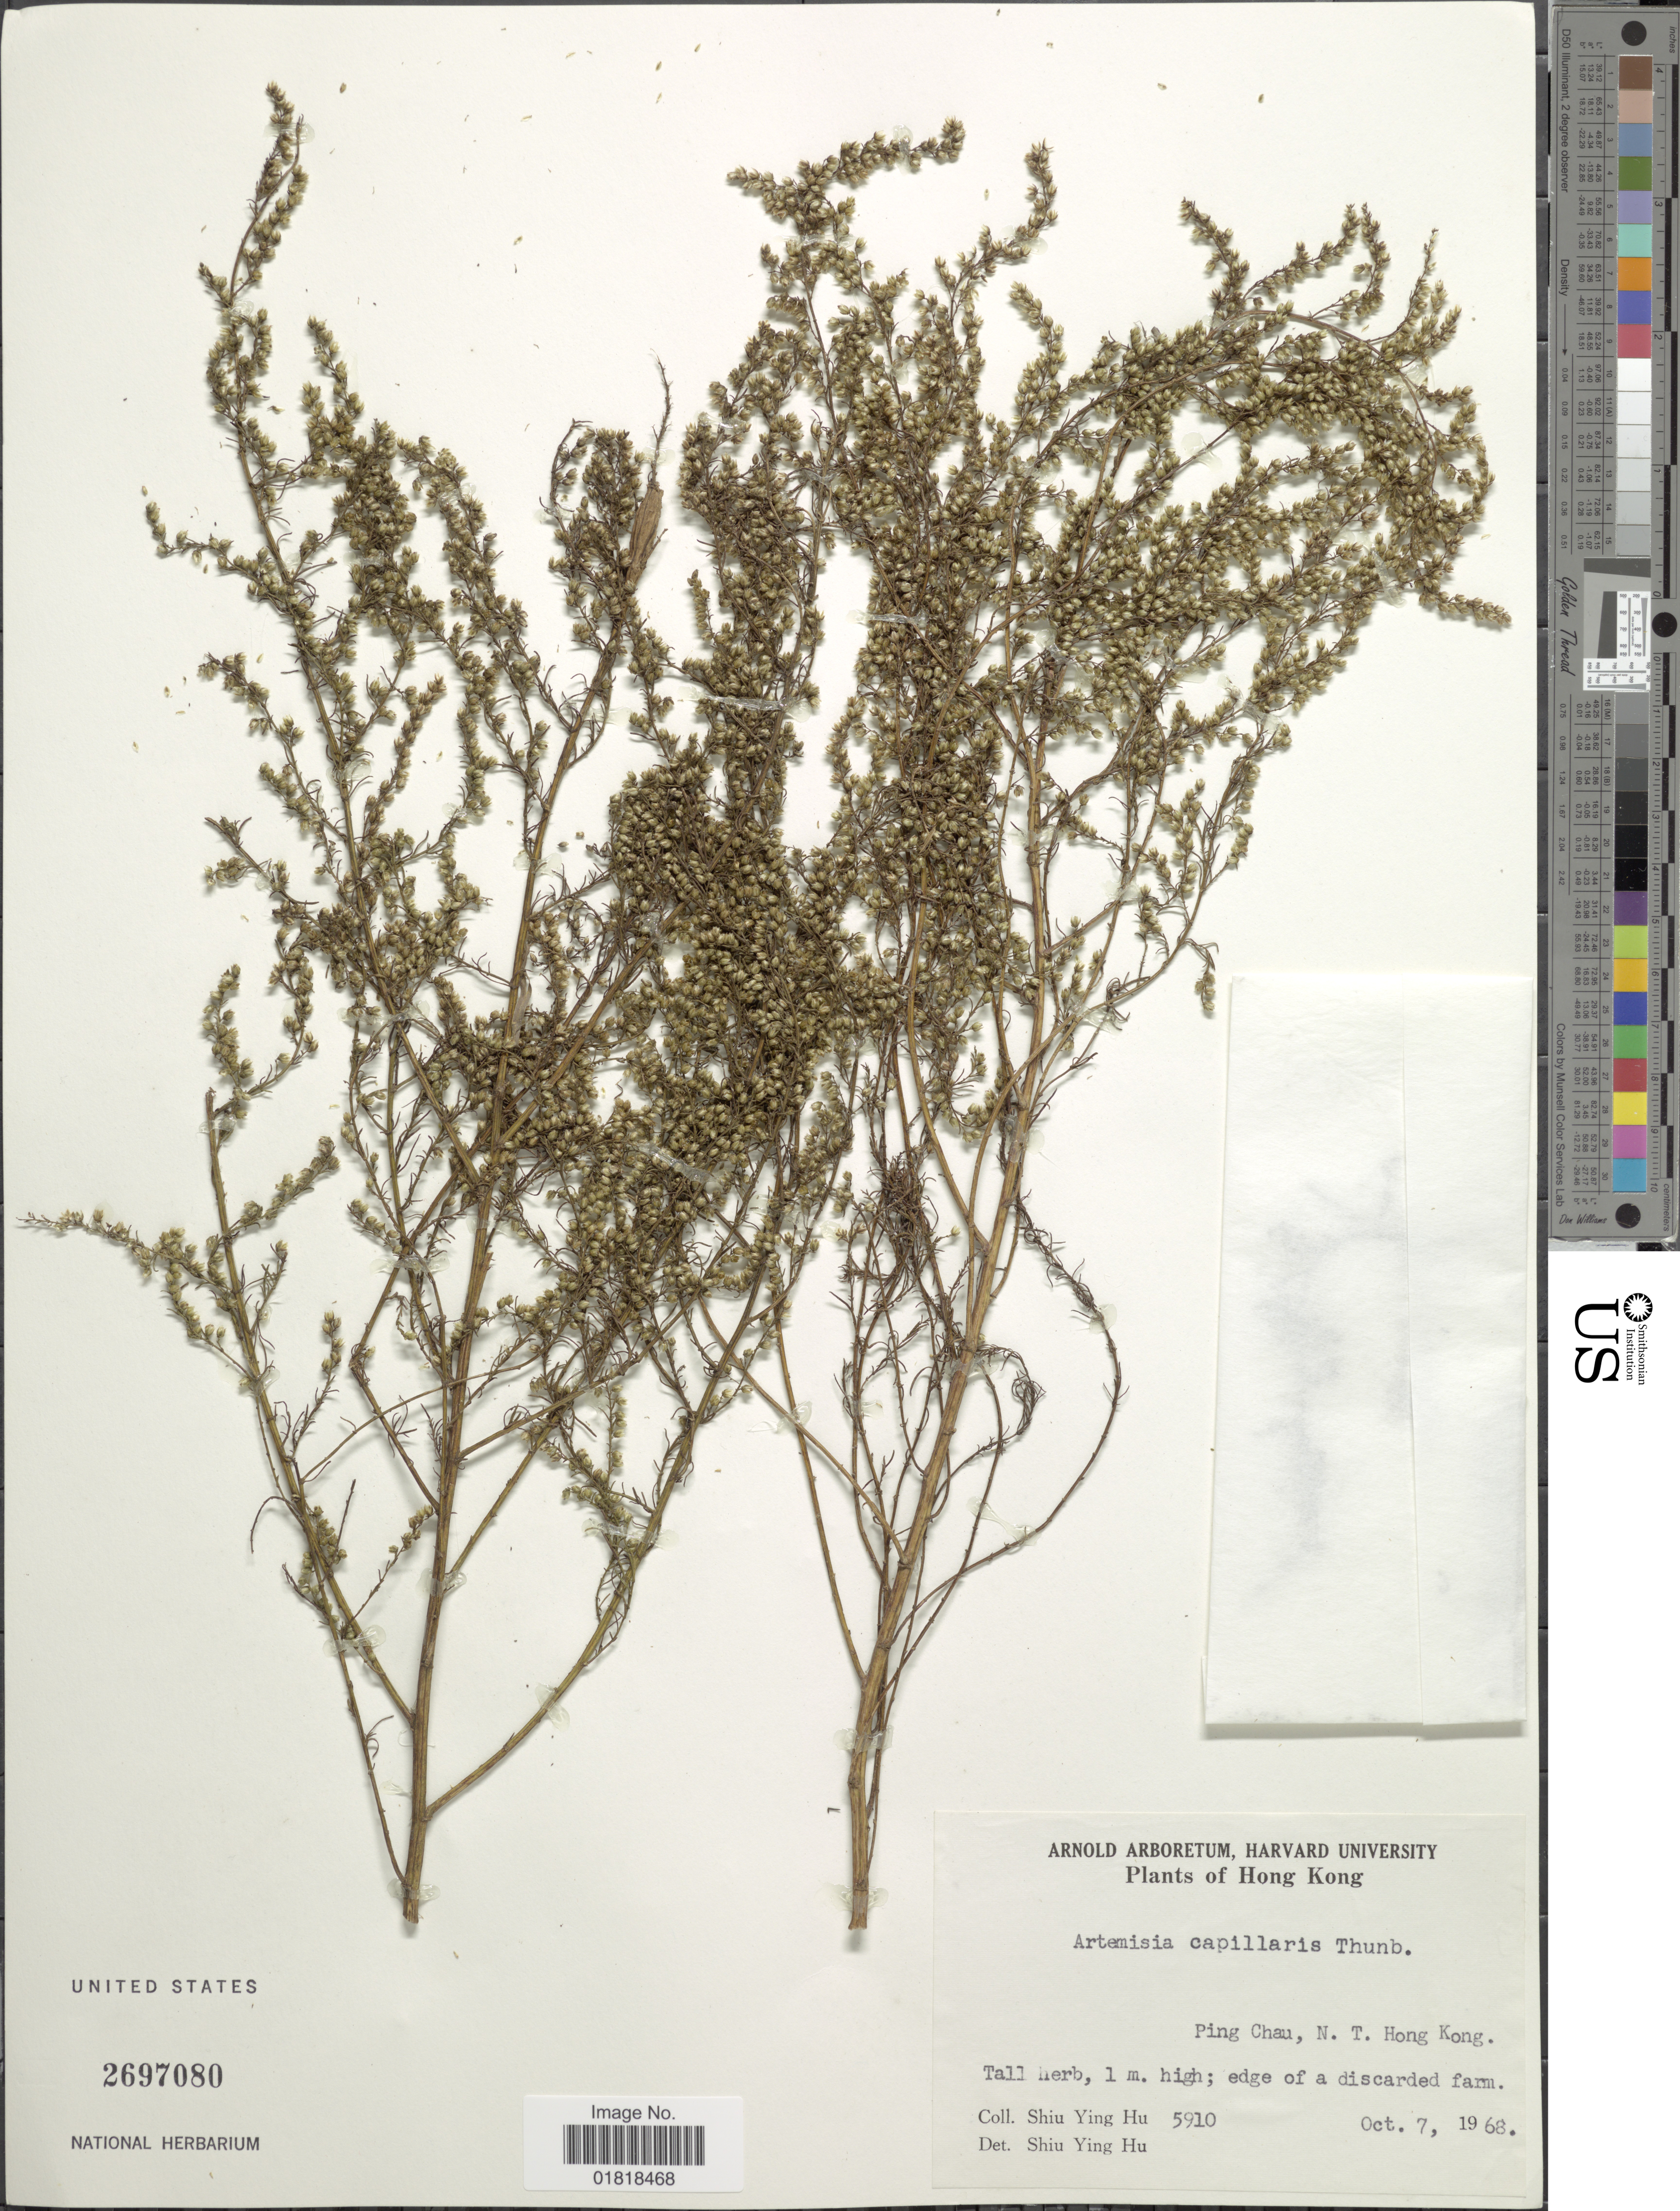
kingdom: Plantae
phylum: Tracheophyta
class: Magnoliopsida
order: Asterales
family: Asteraceae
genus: Artemisia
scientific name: Artemisia capillaris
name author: Thunb.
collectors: S. Y. Hu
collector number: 5910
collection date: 1968-10-07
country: China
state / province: Hong Kong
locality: Ping Chau, N.T. Hong Kong, edge of discarded farm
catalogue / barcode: US 2697080